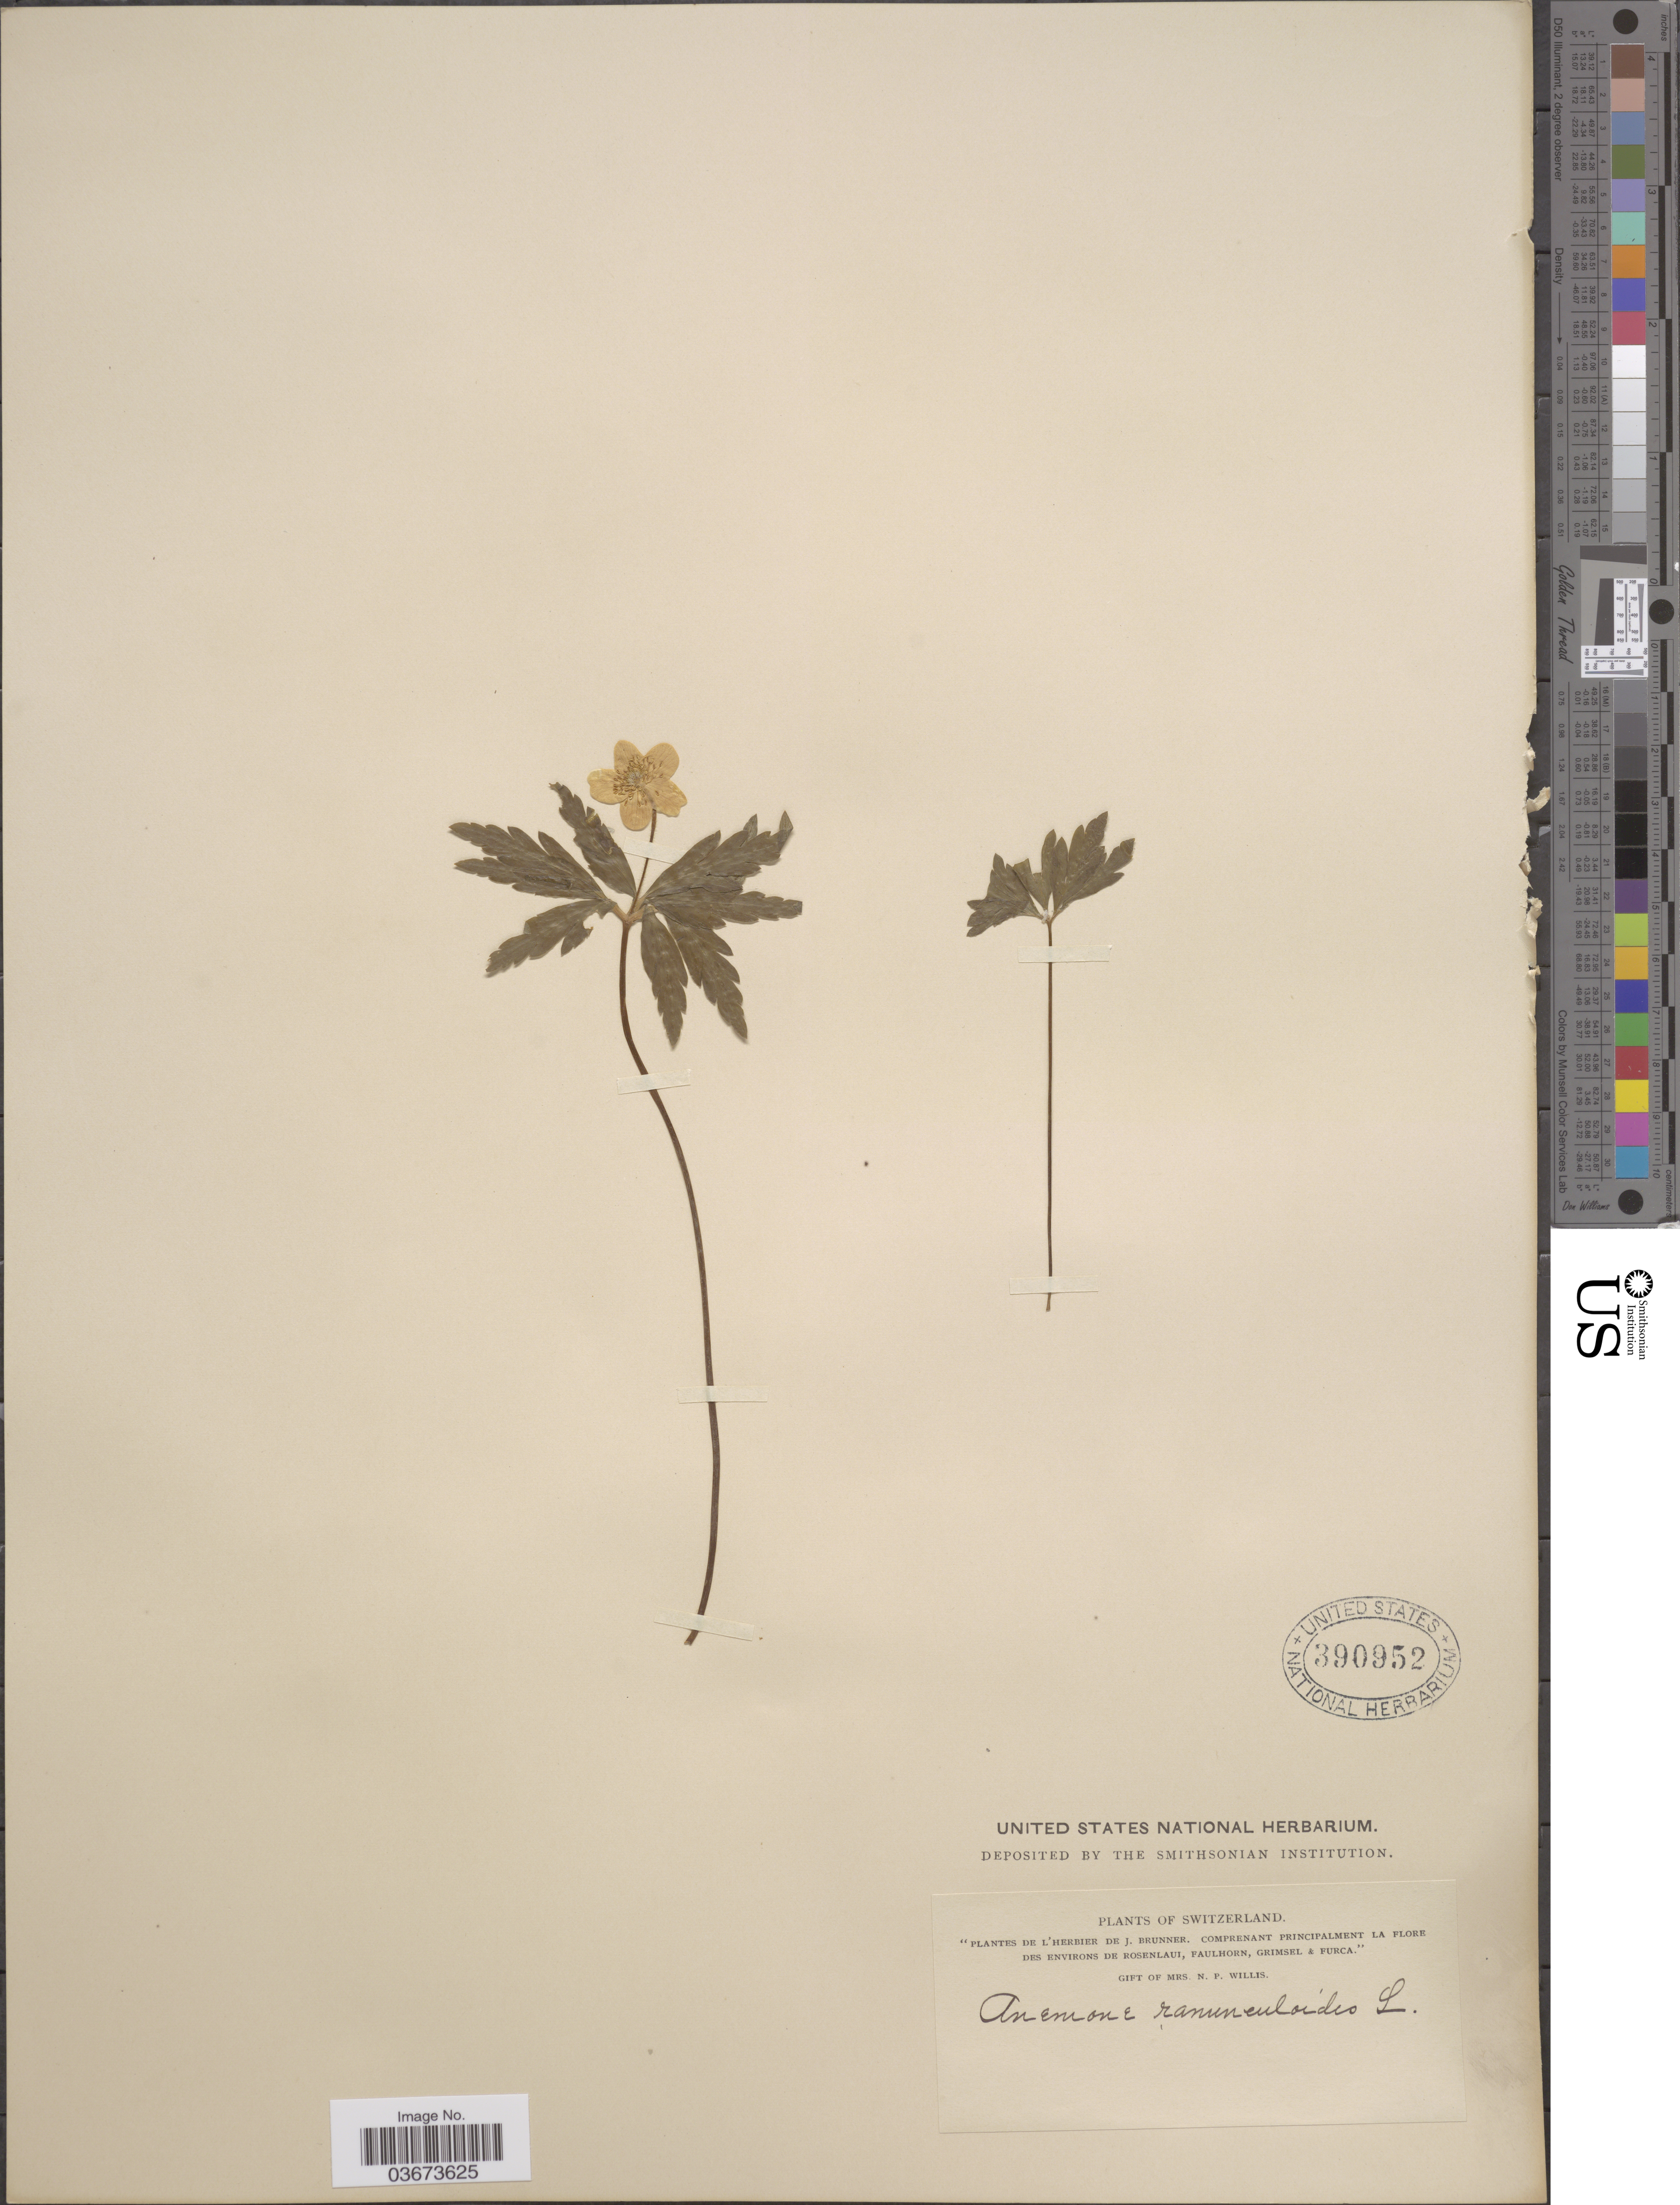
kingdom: Plantae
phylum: Tracheophyta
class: Magnoliopsida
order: Ranunculales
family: Ranunculaceae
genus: Anemone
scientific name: Anemone ranunculoides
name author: L.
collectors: N. Willis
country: Switzerland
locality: Environs de Rosenlaui, Faulhorn, Grimsel & Furca.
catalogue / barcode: US 390952